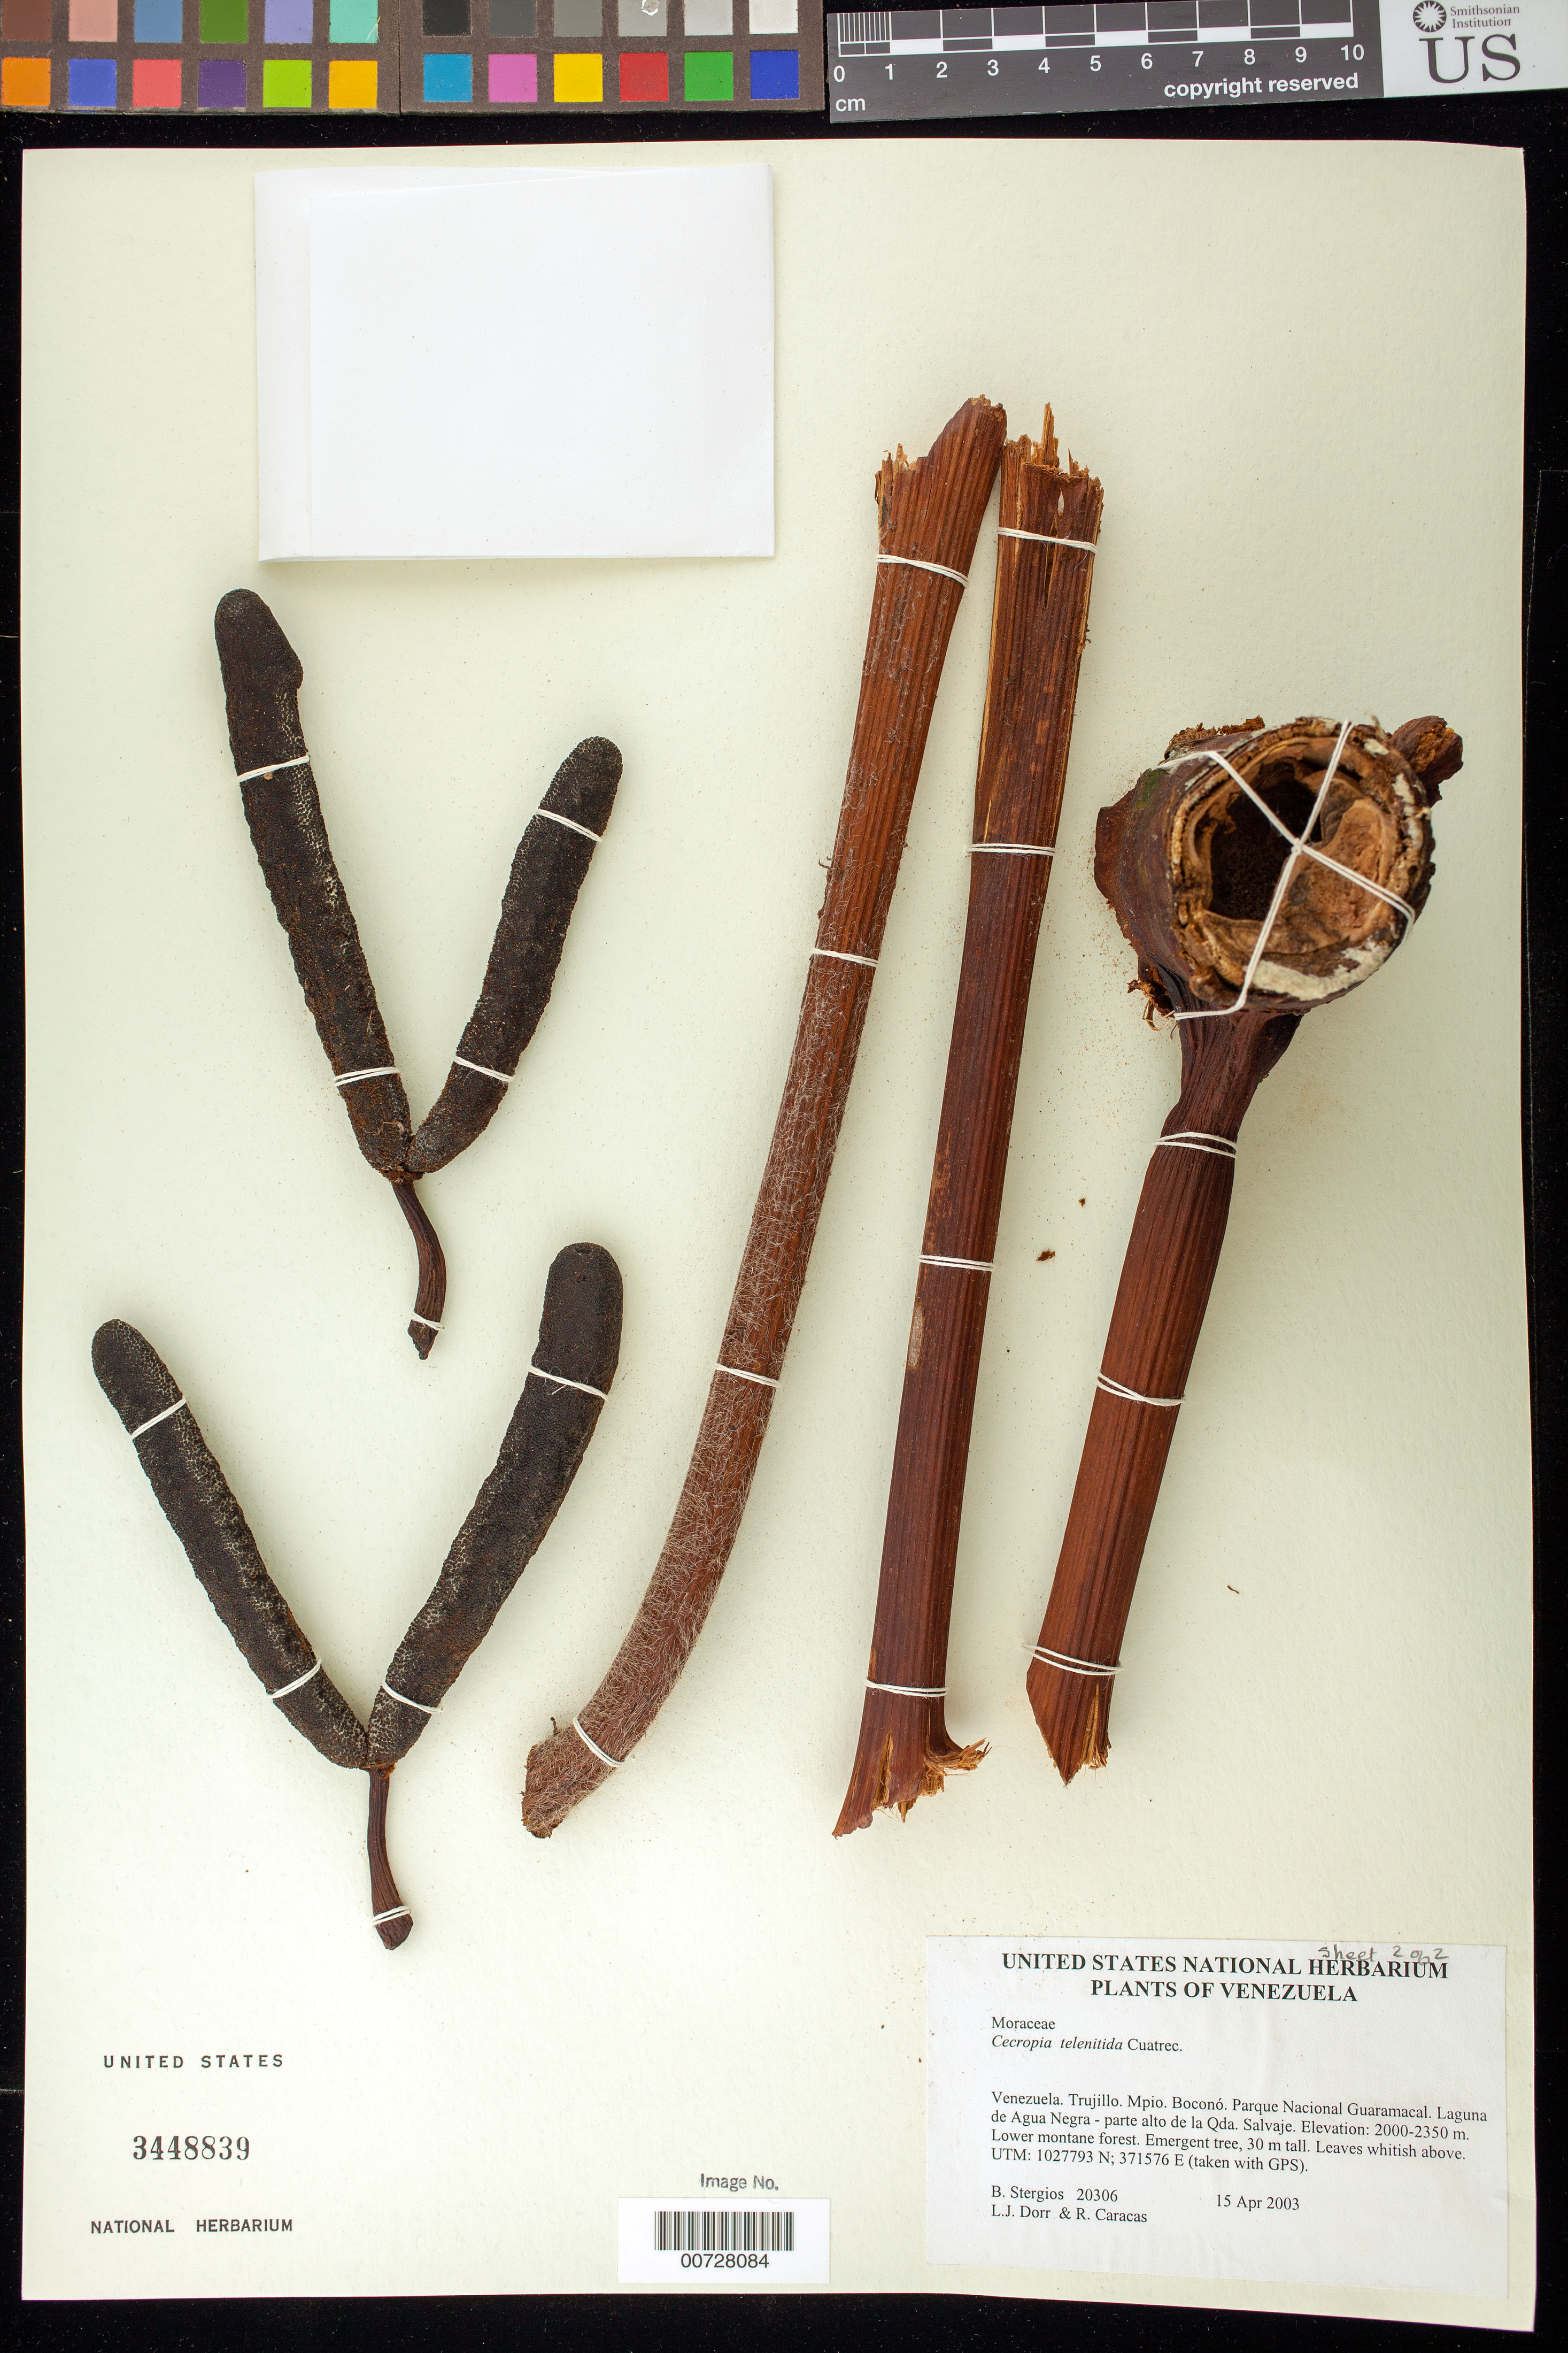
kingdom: Plantae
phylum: Tracheophyta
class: Magnoliopsida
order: Rosales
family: Urticaceae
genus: Cecropia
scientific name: Cecropia telenitida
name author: Cuatrec.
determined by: Dorr, L. J., (BOT), Smithsonian Institution - National Museum of Natural History (UNITED STATES)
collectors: B. G. Stergios, L. J. Dorr & R. Caracas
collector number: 20306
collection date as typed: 15 Apr 2003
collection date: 2003-04-15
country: Venezuela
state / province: Trujillo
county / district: Boconó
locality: Parque Nacional Guaramacal, Laguna de Agua Negra - parte alto de la Qda. Salvaje.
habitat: Lower montane forest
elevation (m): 2000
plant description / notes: PORT, US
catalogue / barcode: US 3448839